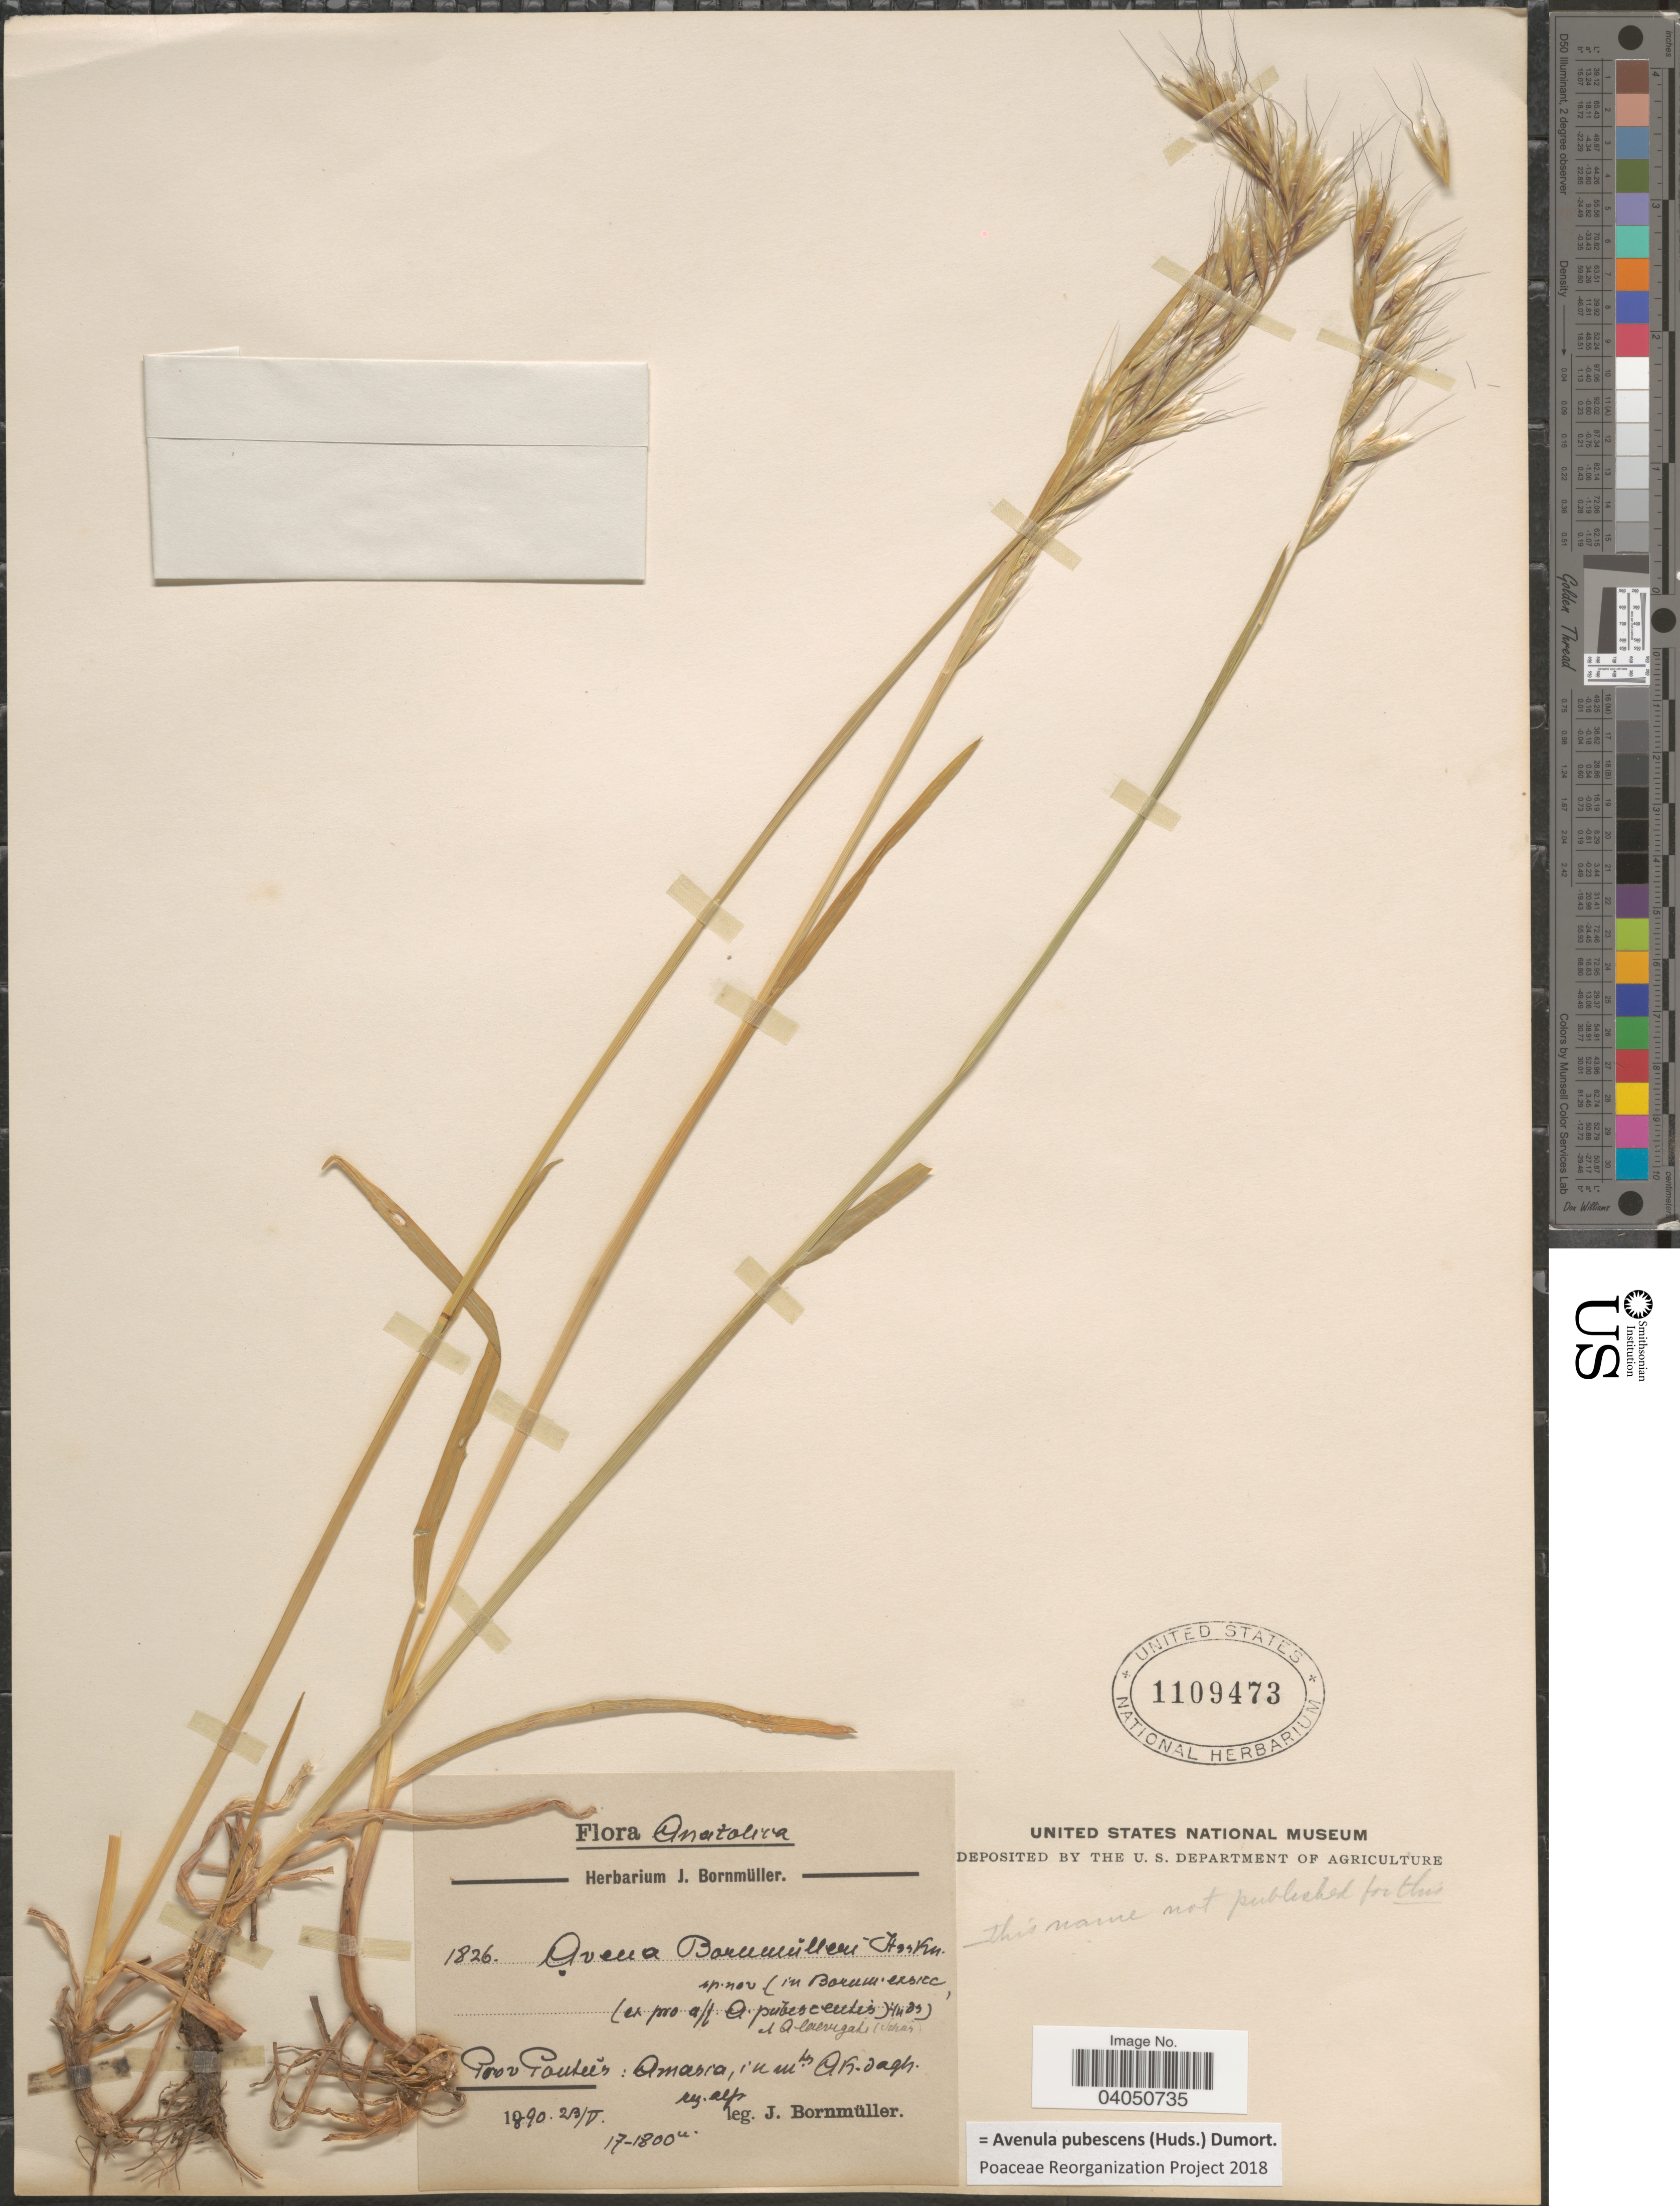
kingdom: Plantae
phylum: Tracheophyta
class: Liliopsida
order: Poales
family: Poaceae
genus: Avenula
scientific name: Avenula pubescens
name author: (Huds.) Dumort.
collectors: J. Bornmüller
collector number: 1826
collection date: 1890-05-23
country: Turkey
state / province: Amasya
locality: Anatolica. Prov. Pontus: Amasia, in mts Ak-dagh. reg. alp.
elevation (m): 1700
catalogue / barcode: US 1109473